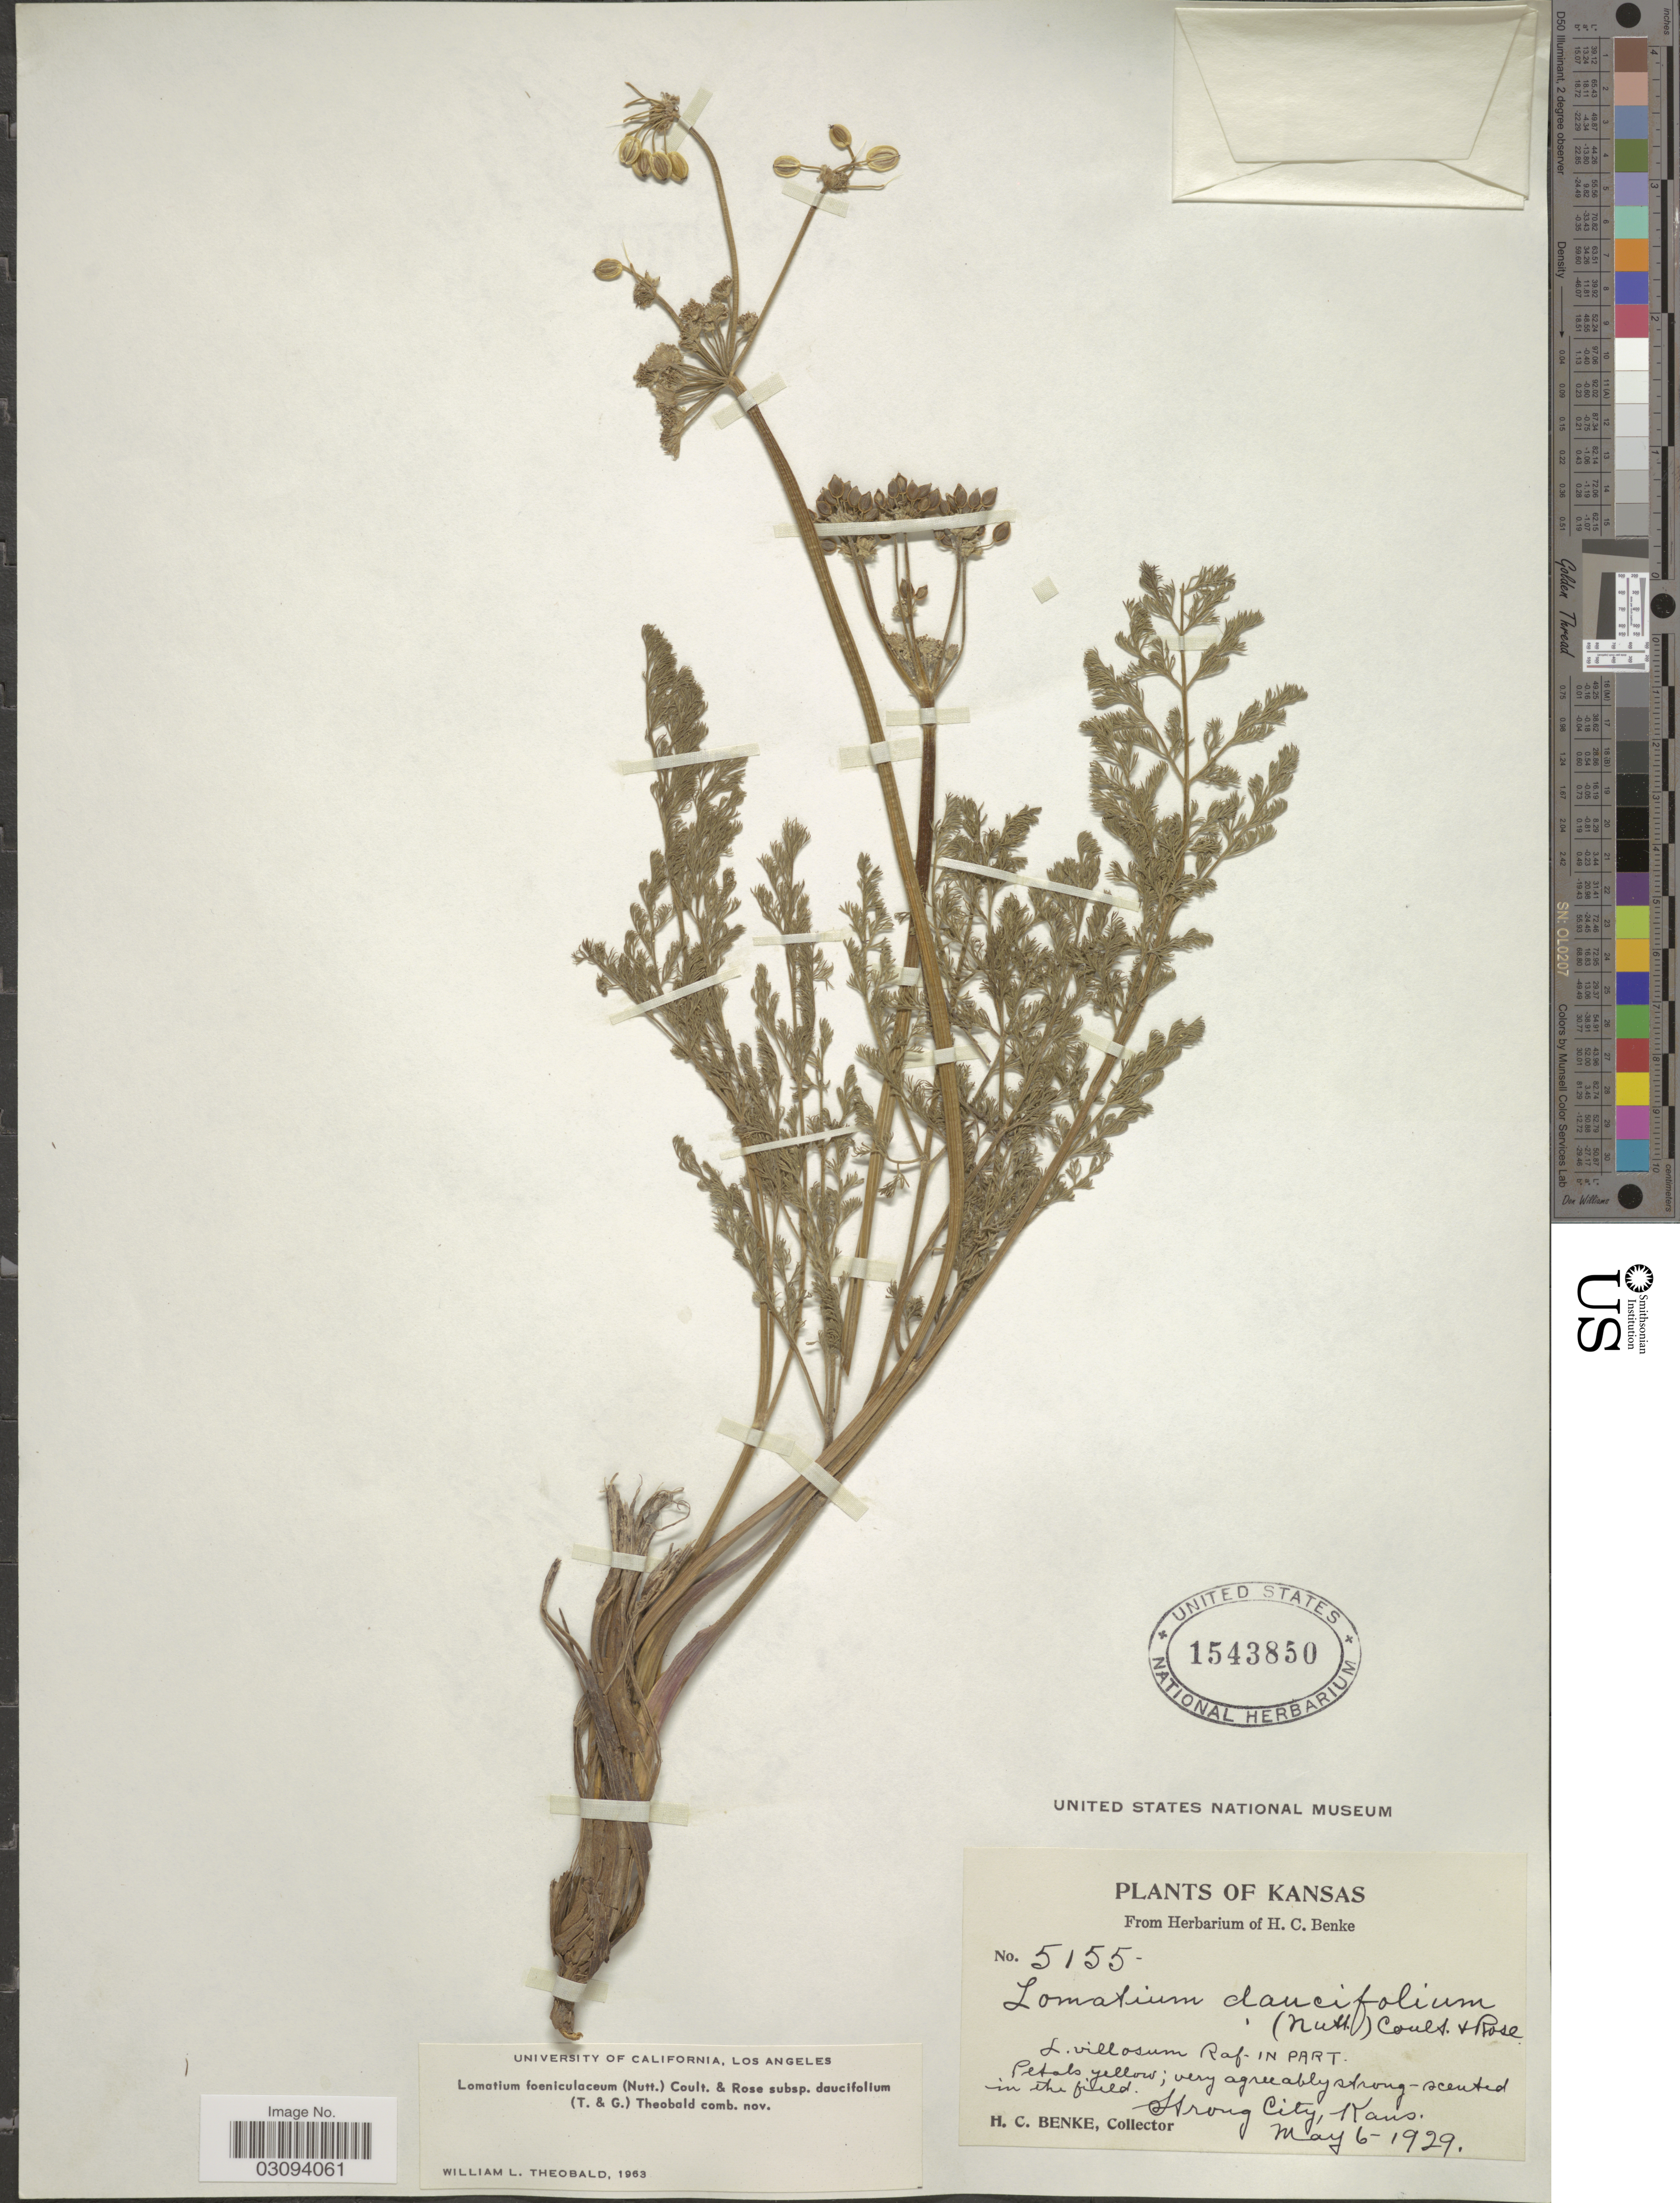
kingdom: Plantae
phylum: Tracheophyta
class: Magnoliopsida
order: Apiales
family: Apiaceae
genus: Lomatium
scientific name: Lomatium foeniculaceum subsp. daucifolium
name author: (Torr. & A. Gray) W.L. Theob.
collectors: H. Benke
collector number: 5155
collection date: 1929-05-06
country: United States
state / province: Kansas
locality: Strong City.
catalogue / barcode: US 1543850